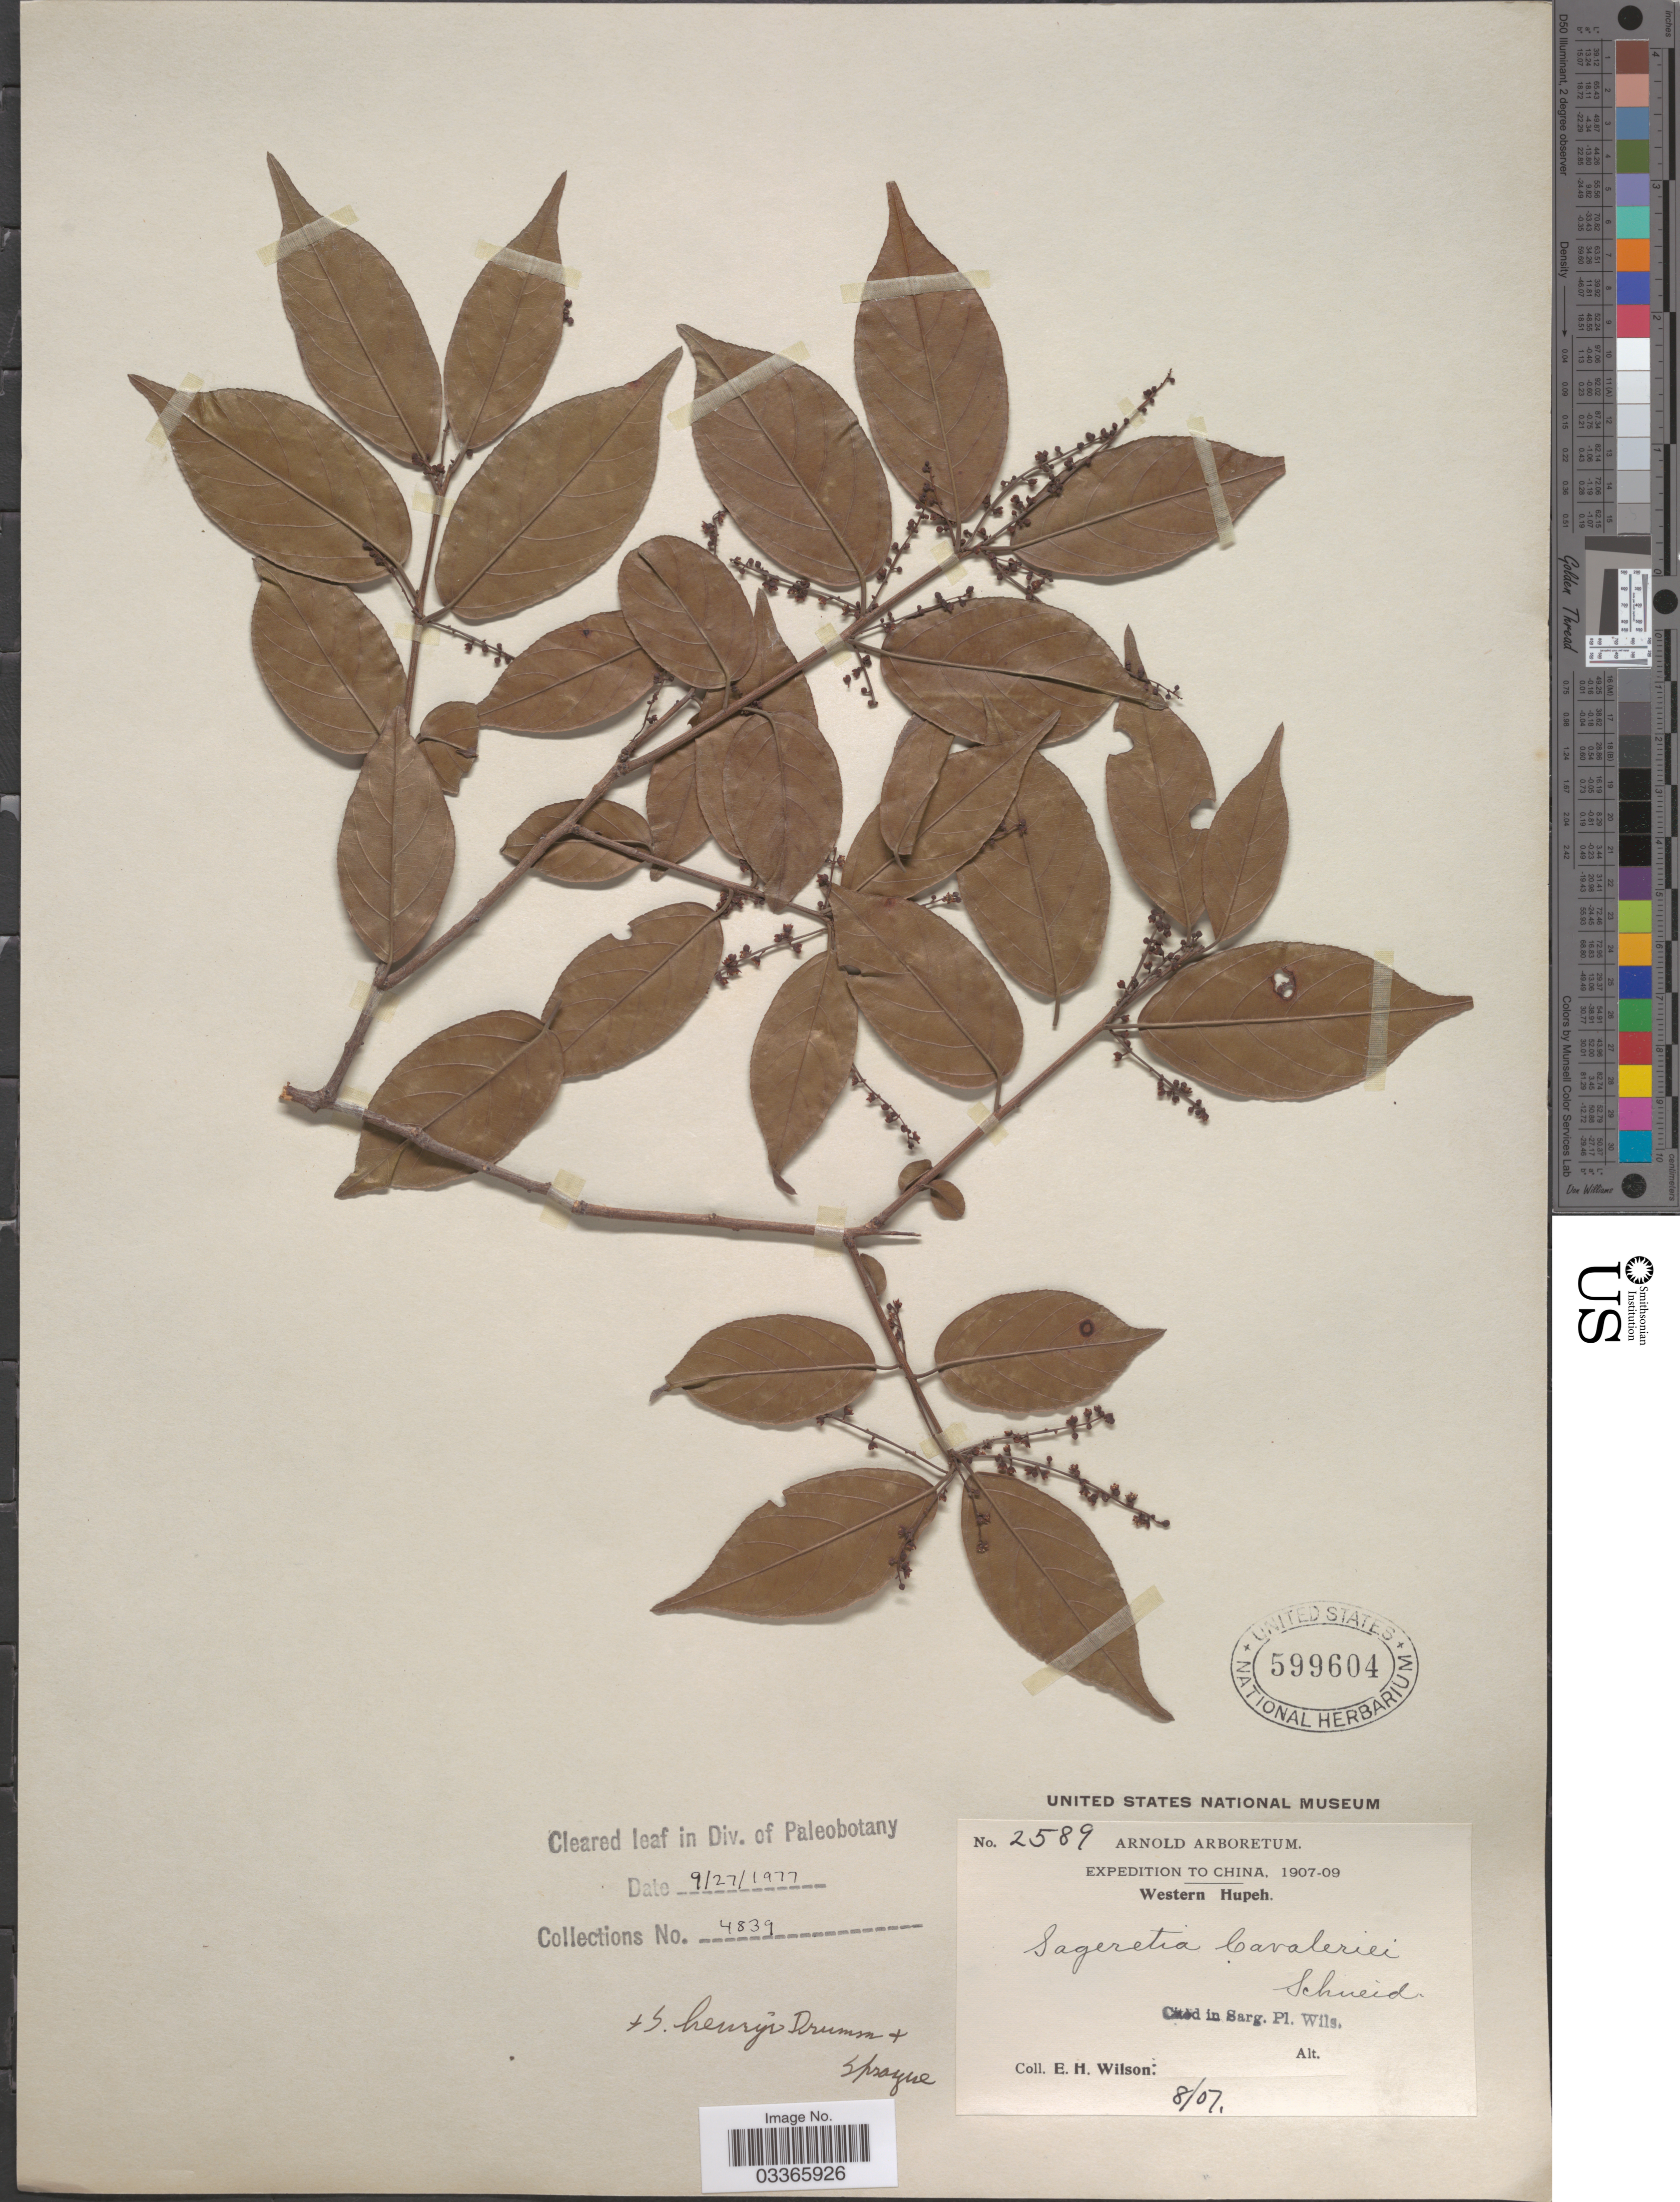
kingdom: Plantae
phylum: Tracheophyta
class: Magnoliopsida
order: Rosales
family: Rhamnaceae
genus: Sageretia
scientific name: Sageretia henryi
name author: J.R. Drumm. & C. Sprague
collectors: E. Wilson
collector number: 2589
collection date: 1907-08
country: China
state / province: Hubei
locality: Western Hupeh.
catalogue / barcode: US 599604